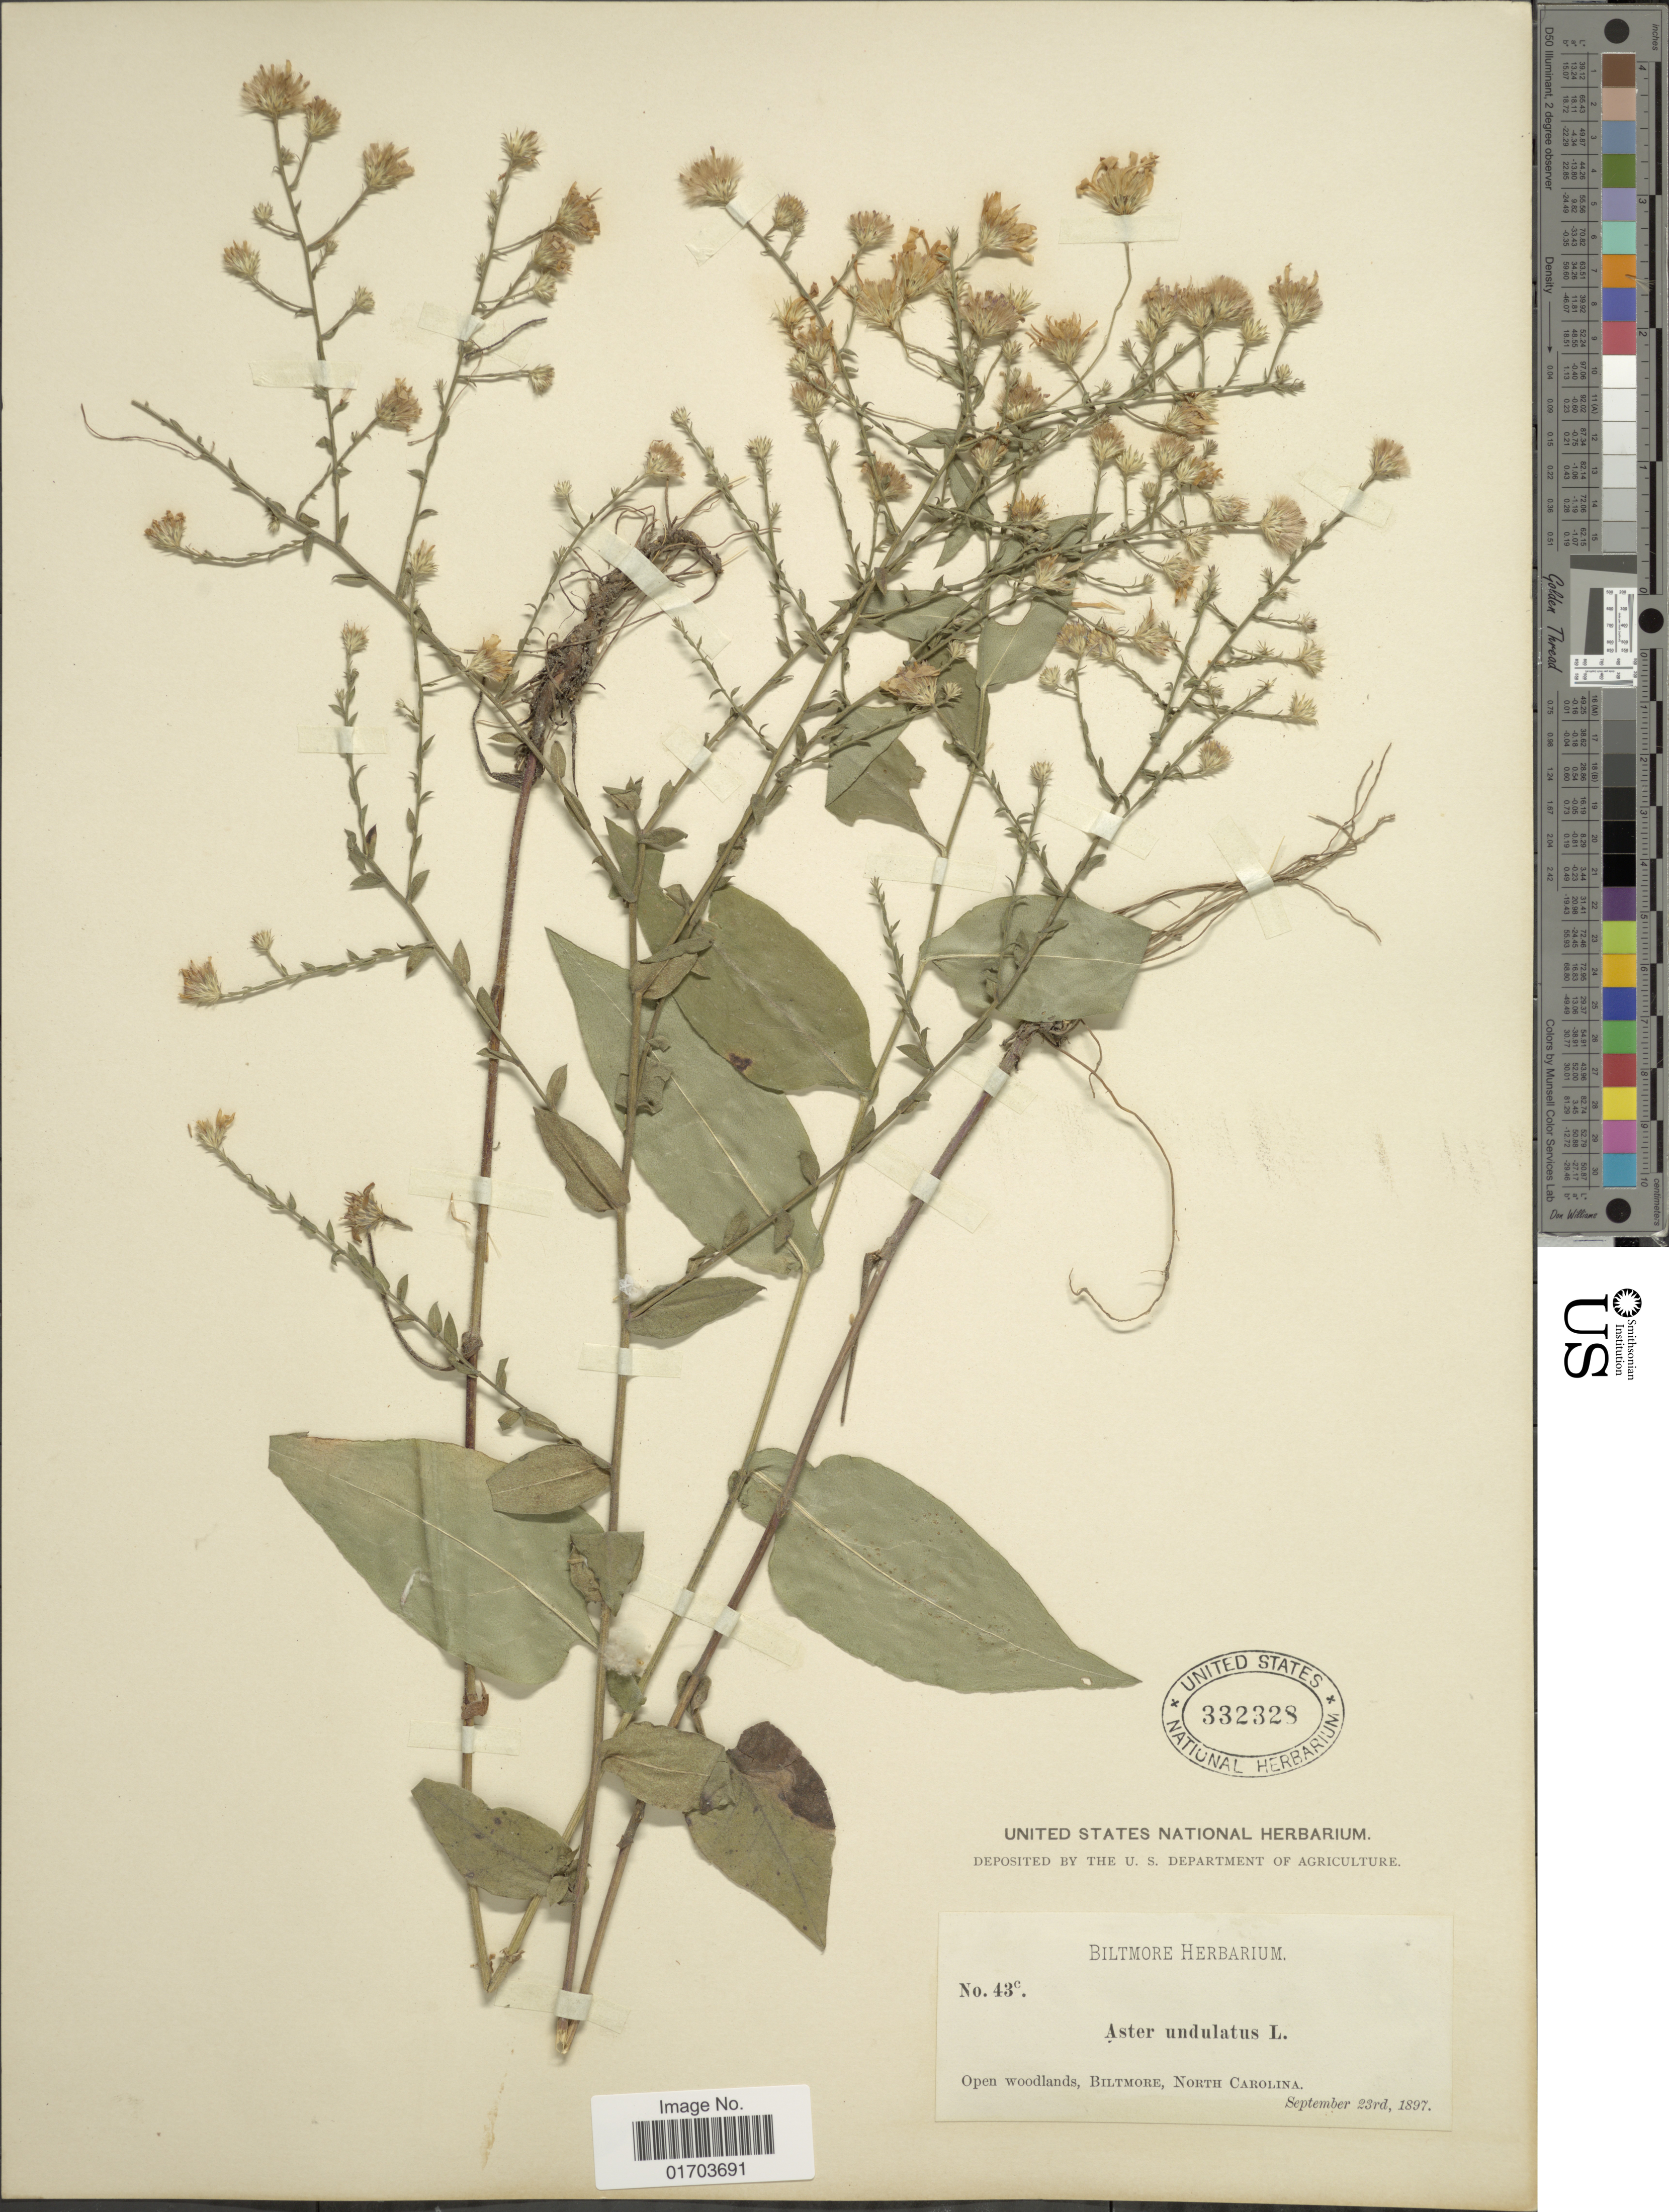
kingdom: Plantae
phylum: Tracheophyta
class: Magnoliopsida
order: Asterales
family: Asteraceae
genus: Symphyotrichum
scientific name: Symphyotrichum undulatum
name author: (L.) G.L. Nesom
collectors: ex herb. Biltmore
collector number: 43c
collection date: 1897-09-23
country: United States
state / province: North Carolina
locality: Open woodlands, Biltmore, North Carolina.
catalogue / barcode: US 332328